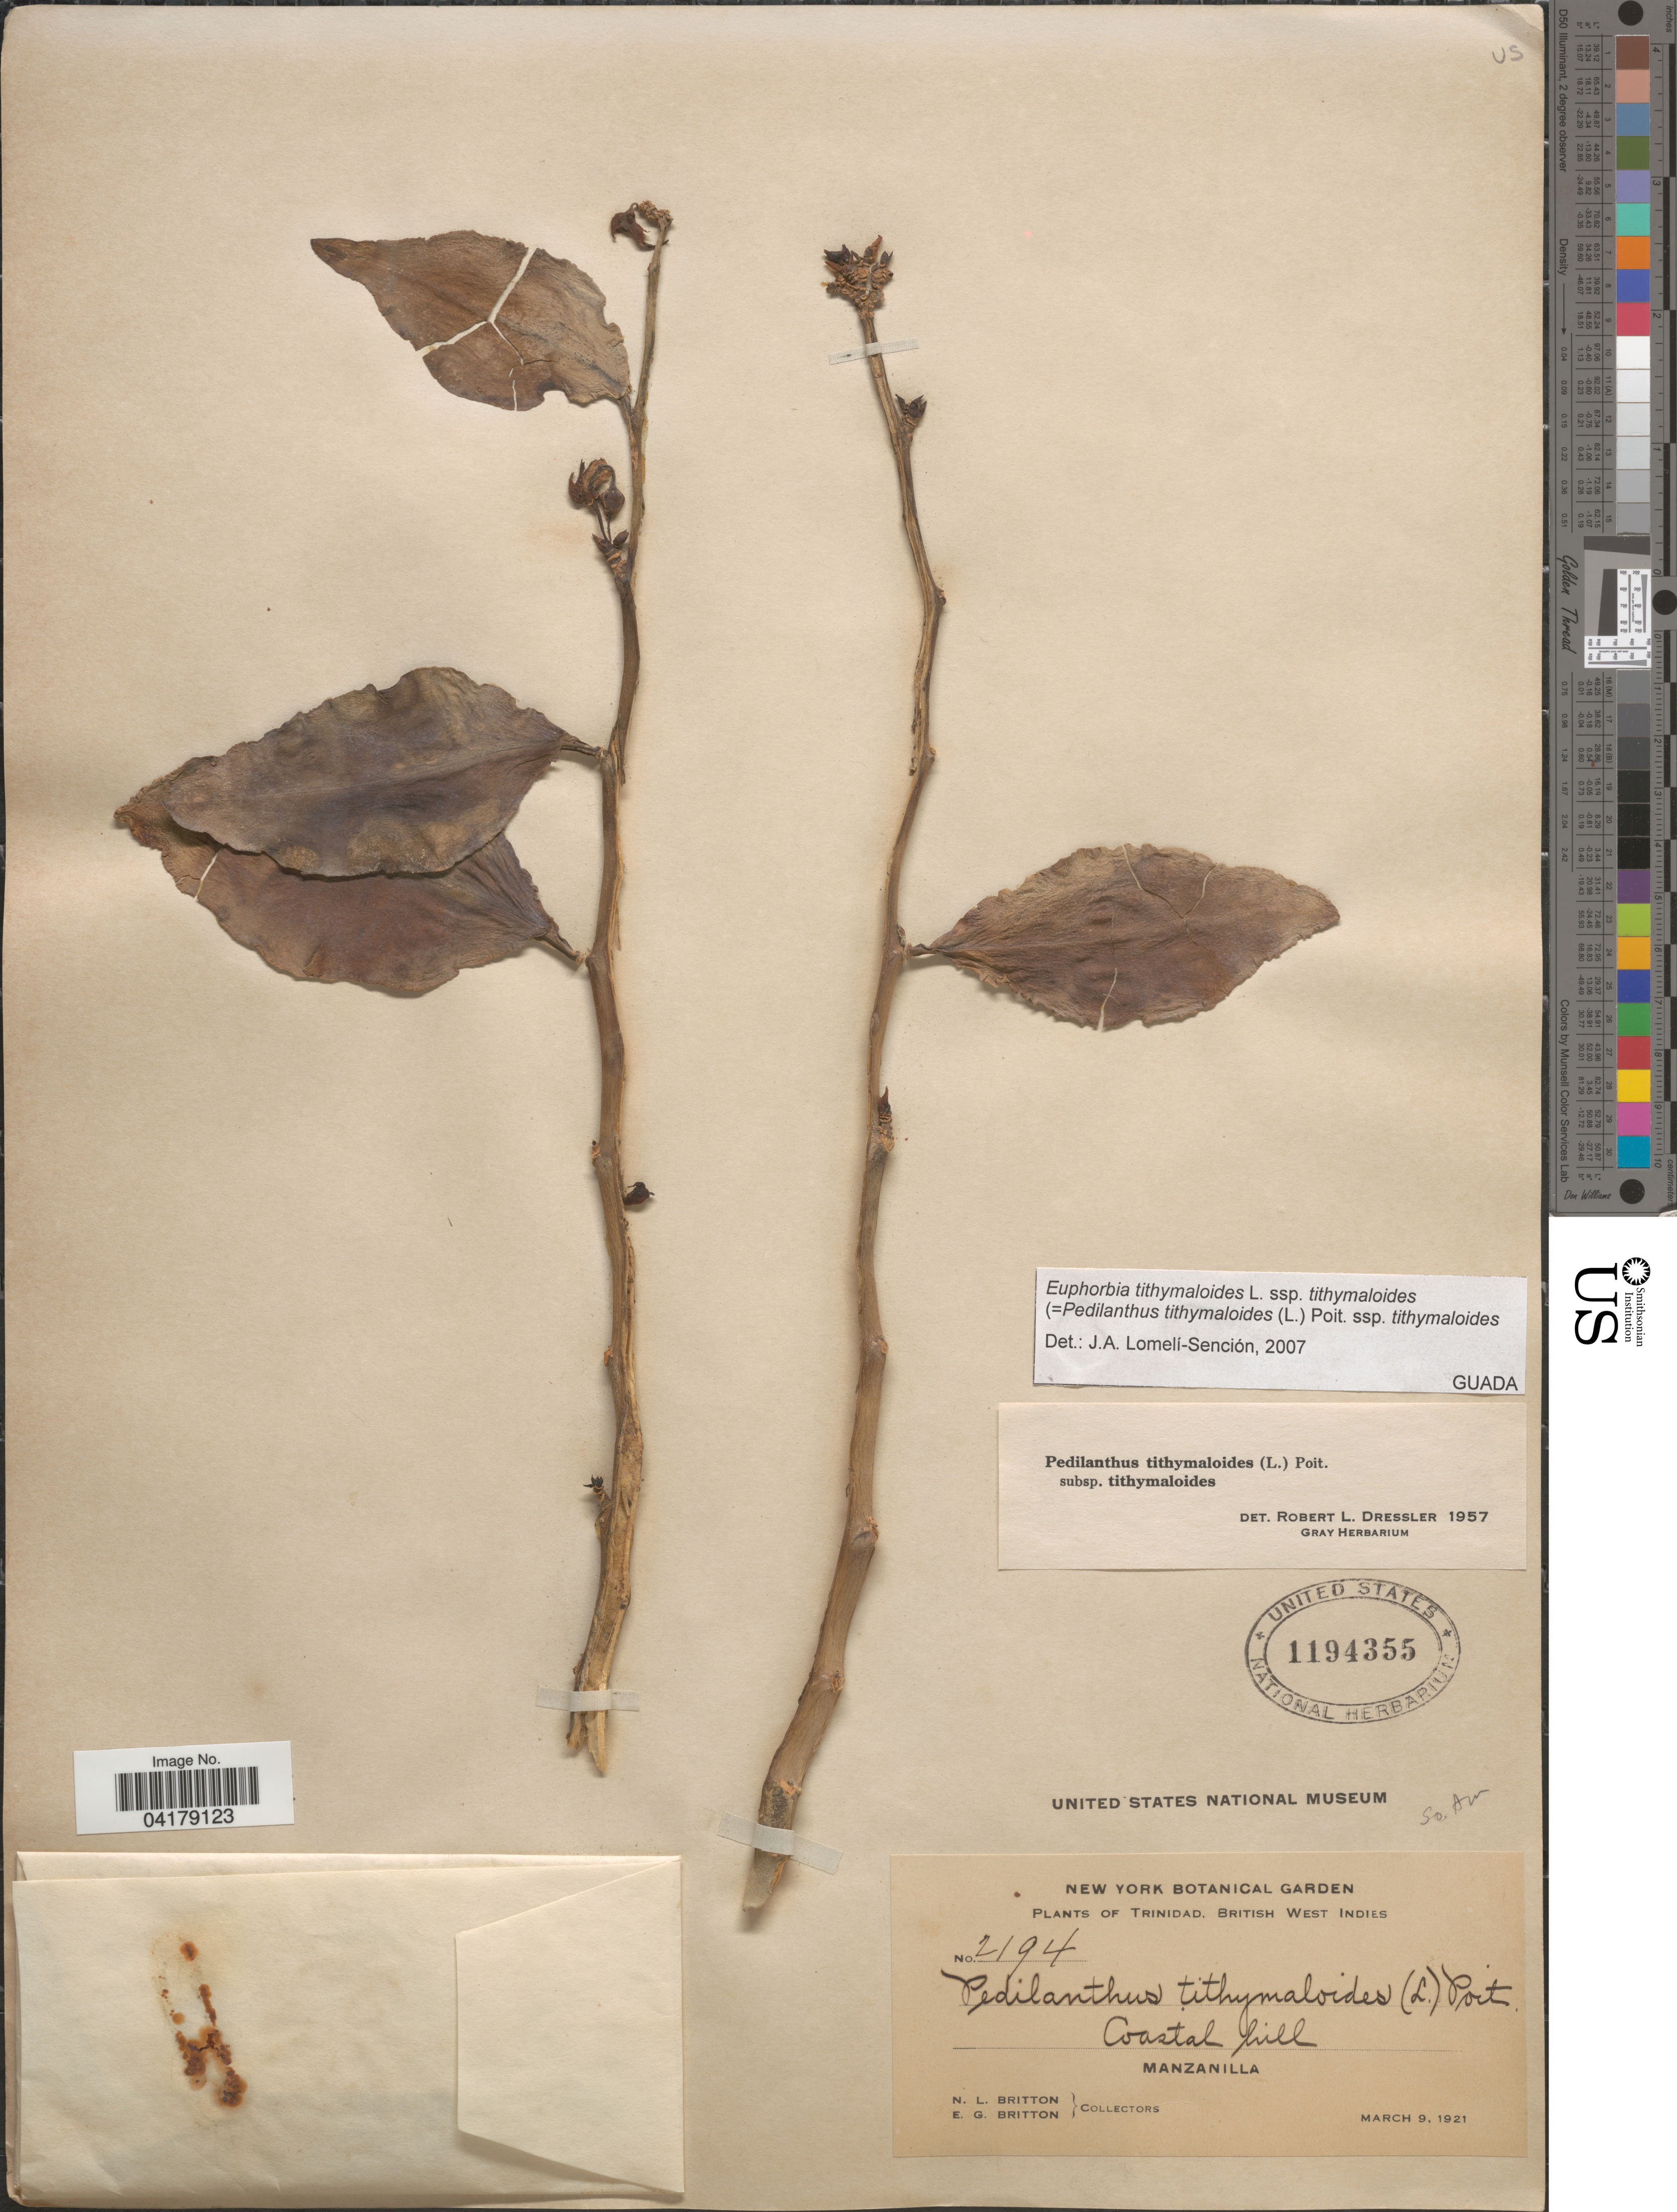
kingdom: Plantae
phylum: Tracheophyta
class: Magnoliopsida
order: Malpighiales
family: Euphorbiaceae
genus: Euphorbia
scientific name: Euphorbia tithymaloides subsp. tithymaloides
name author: L.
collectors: Mrs. N. L. Britton & E. G. Britton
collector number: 2194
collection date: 1921-03-09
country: Trinidad and Tobago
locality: Trinidad, Brittish West Indies. Manzanilla.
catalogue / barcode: US 1194355